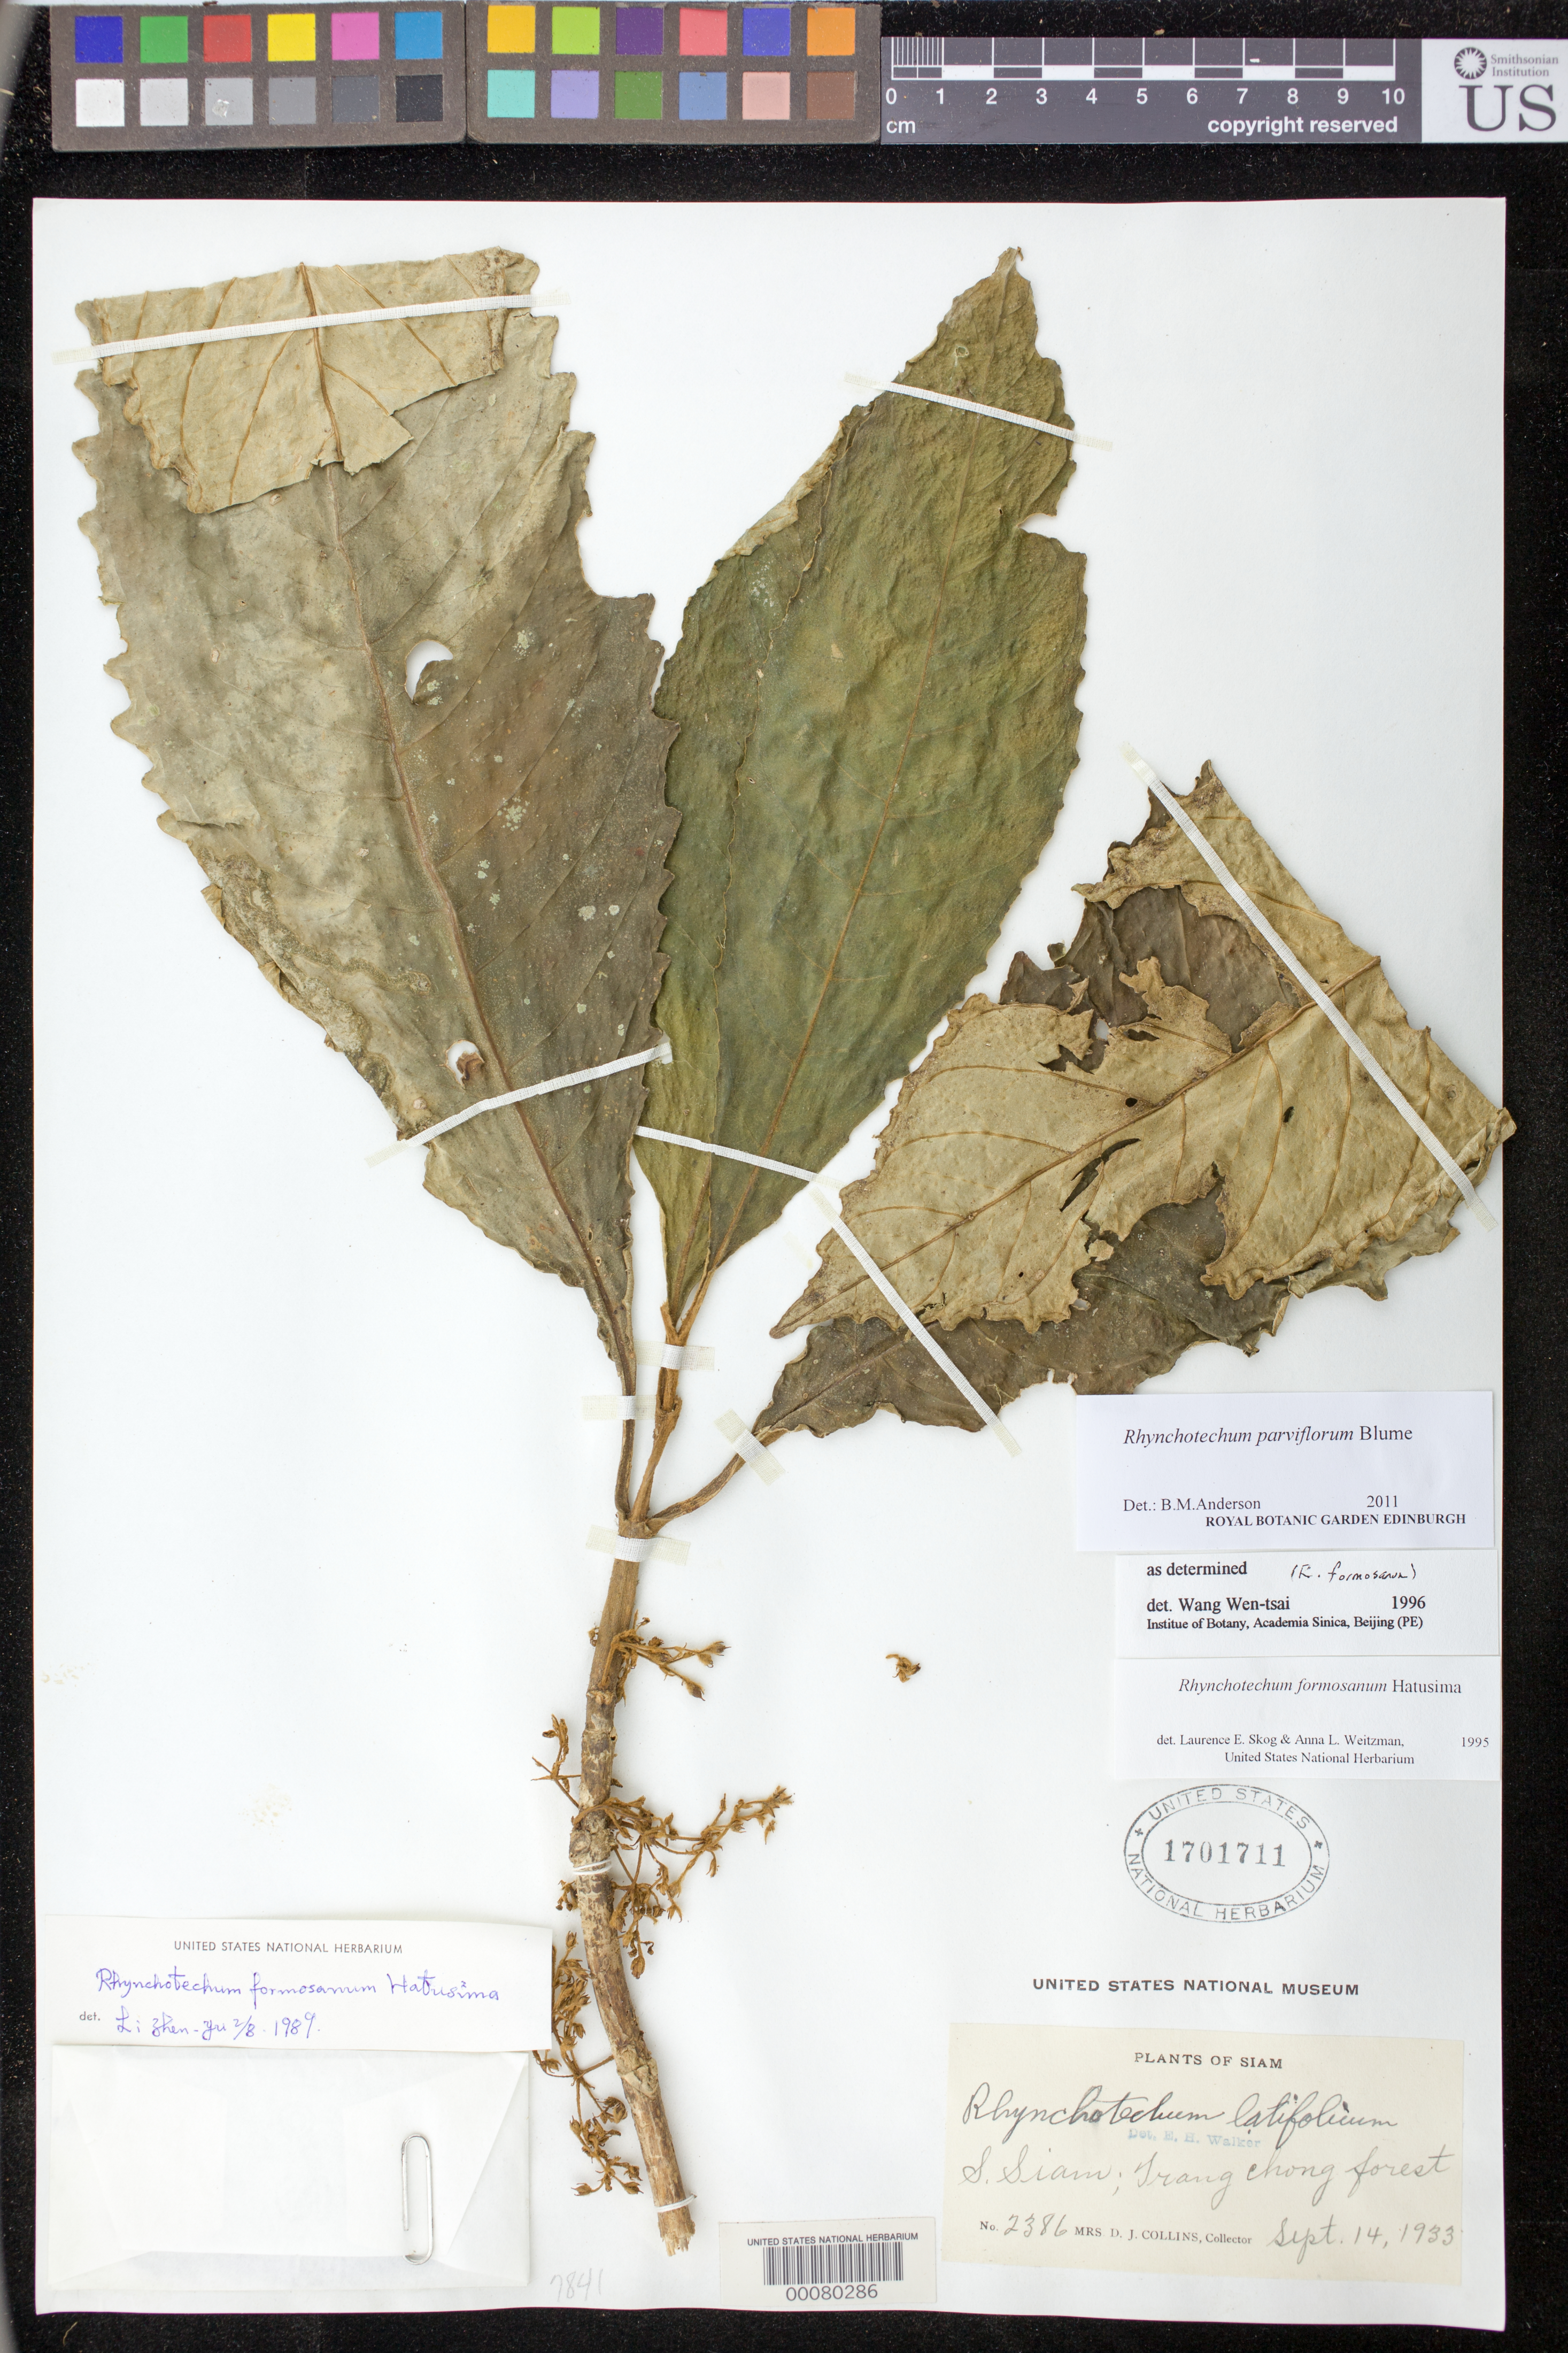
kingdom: Plantae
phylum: Tracheophyta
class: Magnoliopsida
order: Lamiales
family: Gesneriaceae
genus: Rhynchotechum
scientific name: Rhynchotechum parviflorum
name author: Blume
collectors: Mrs. D. J. Collins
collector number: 2386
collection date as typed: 14 Sep 1933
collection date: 1933-09-14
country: Thailand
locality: S siam, trang chong forest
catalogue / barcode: US 1701711